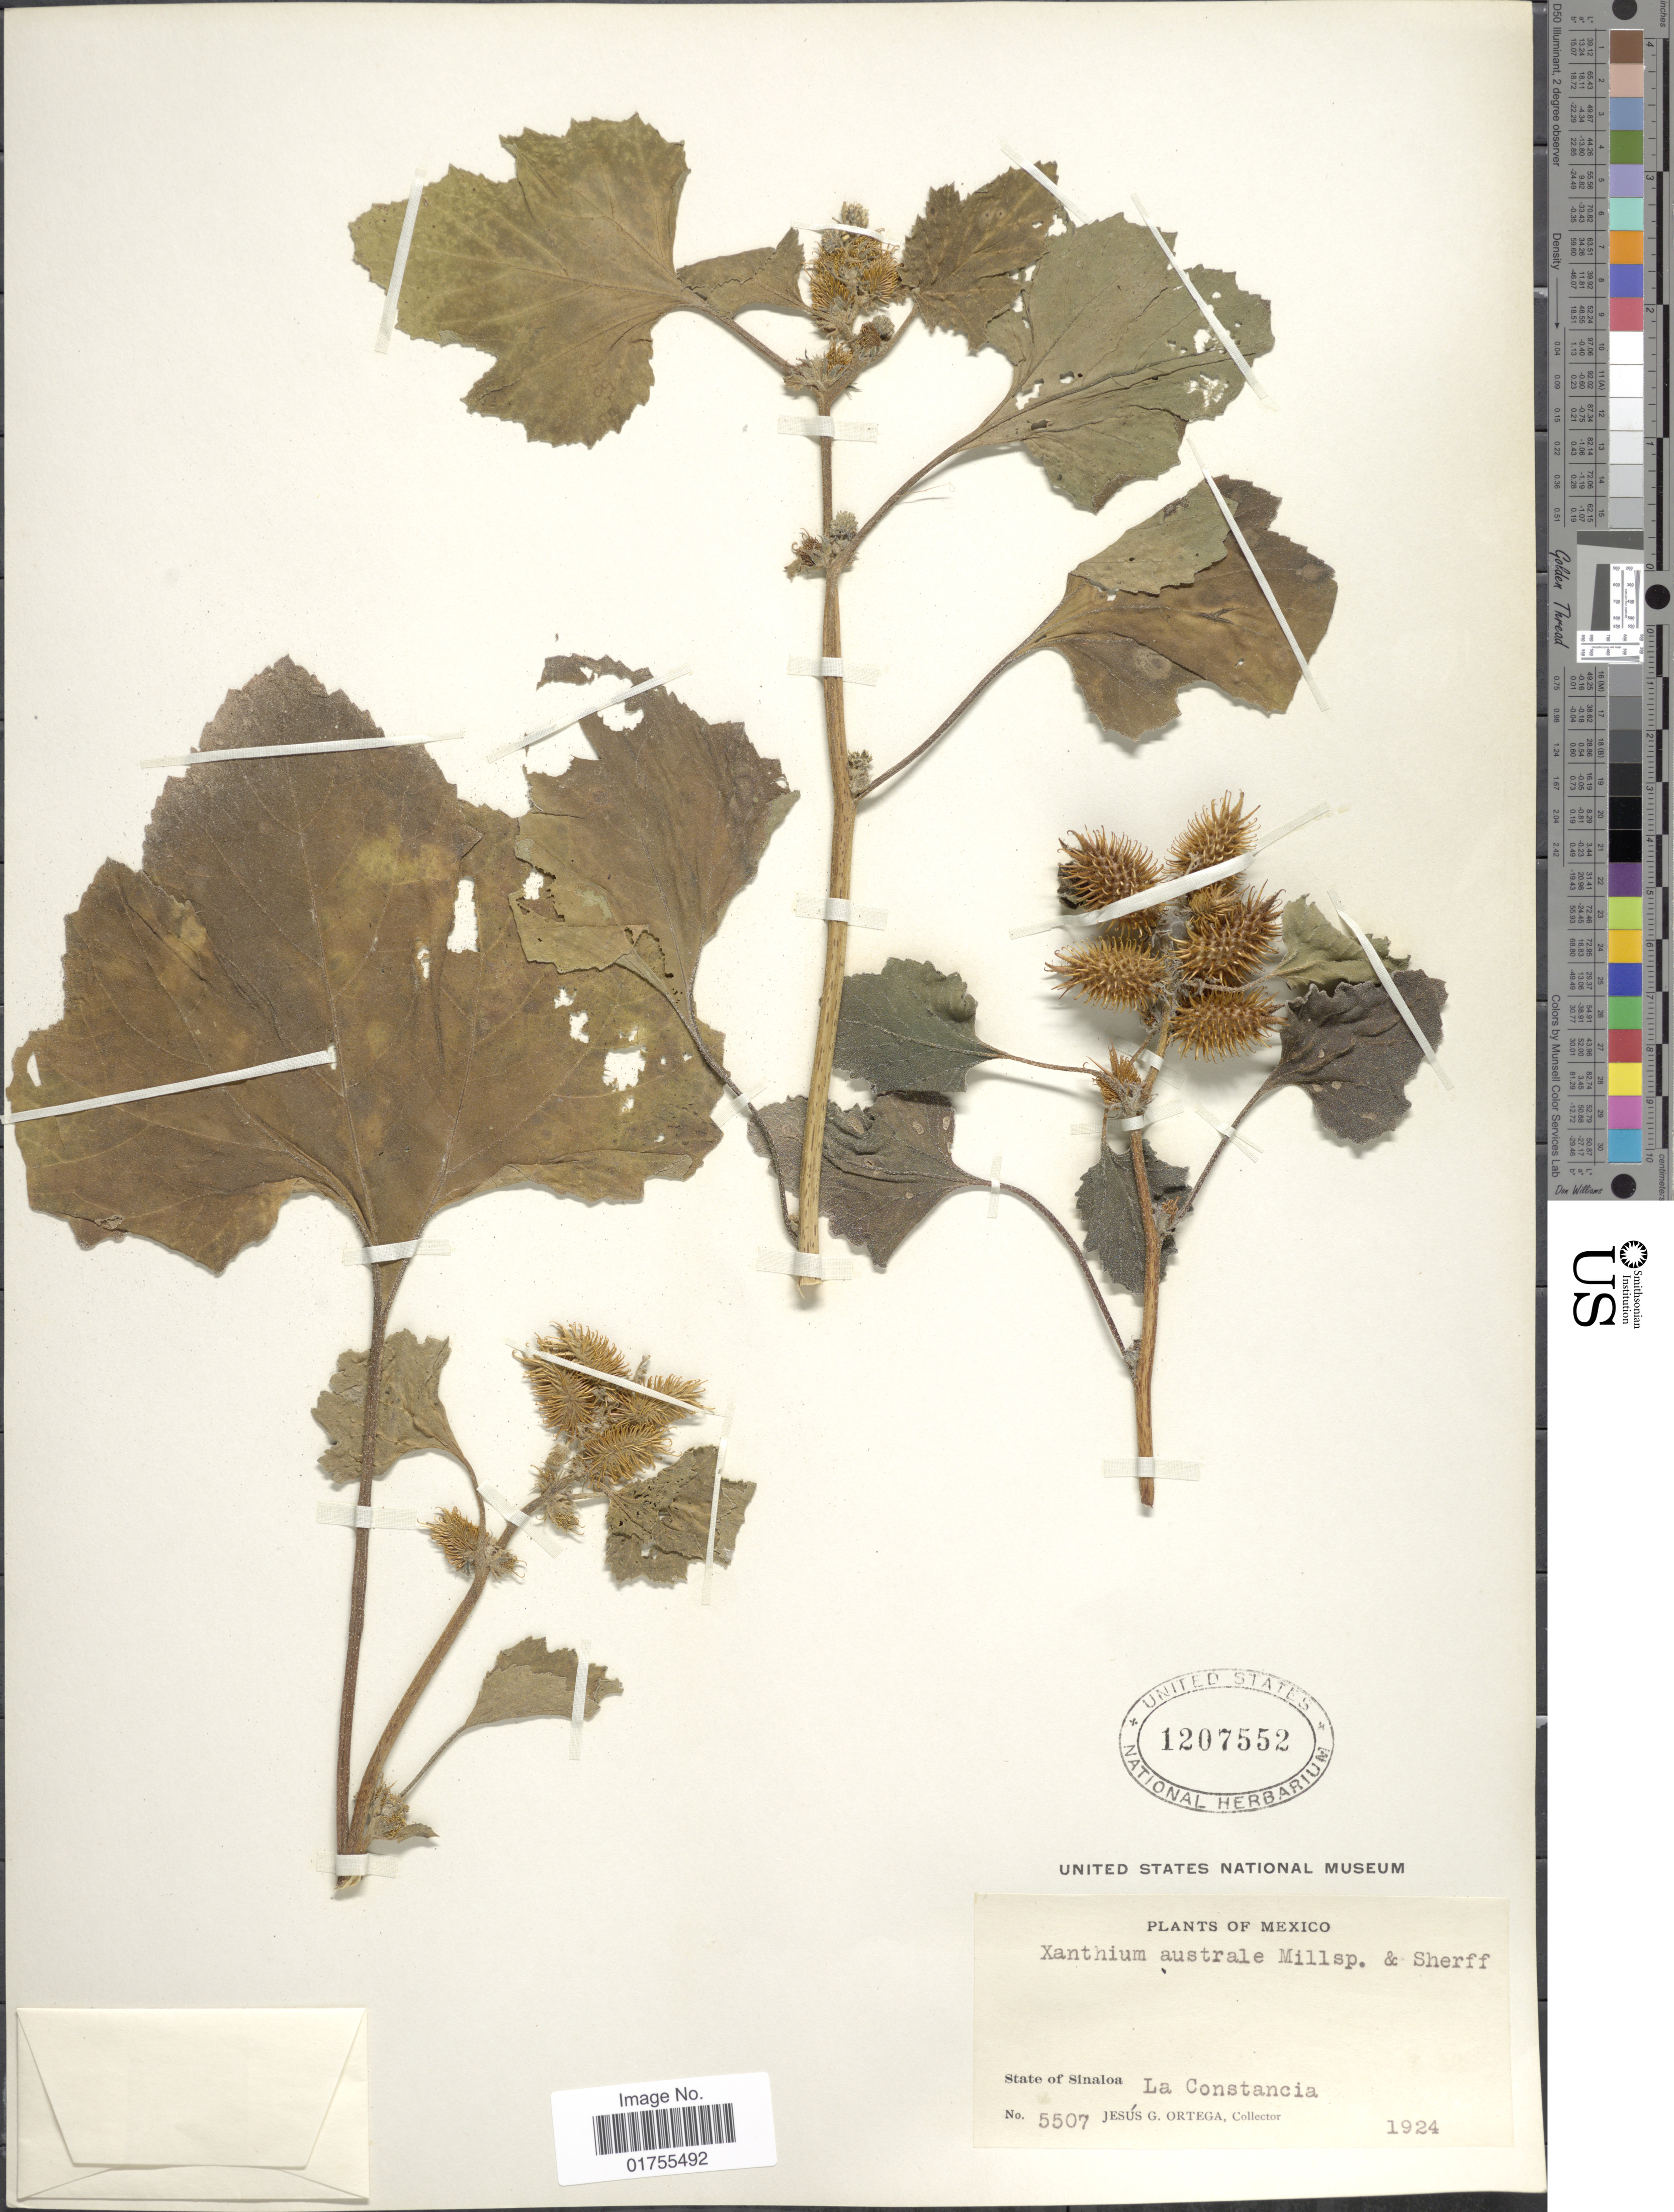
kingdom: Plantae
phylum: Tracheophyta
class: Magnoliopsida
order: Asterales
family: Asteraceae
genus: Xanthium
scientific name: Xanthium australe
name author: Millsp. & Sherff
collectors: J. Ortega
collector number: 5507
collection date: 1924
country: Mexico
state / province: Sinaloa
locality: La Constancia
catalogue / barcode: US 1207552